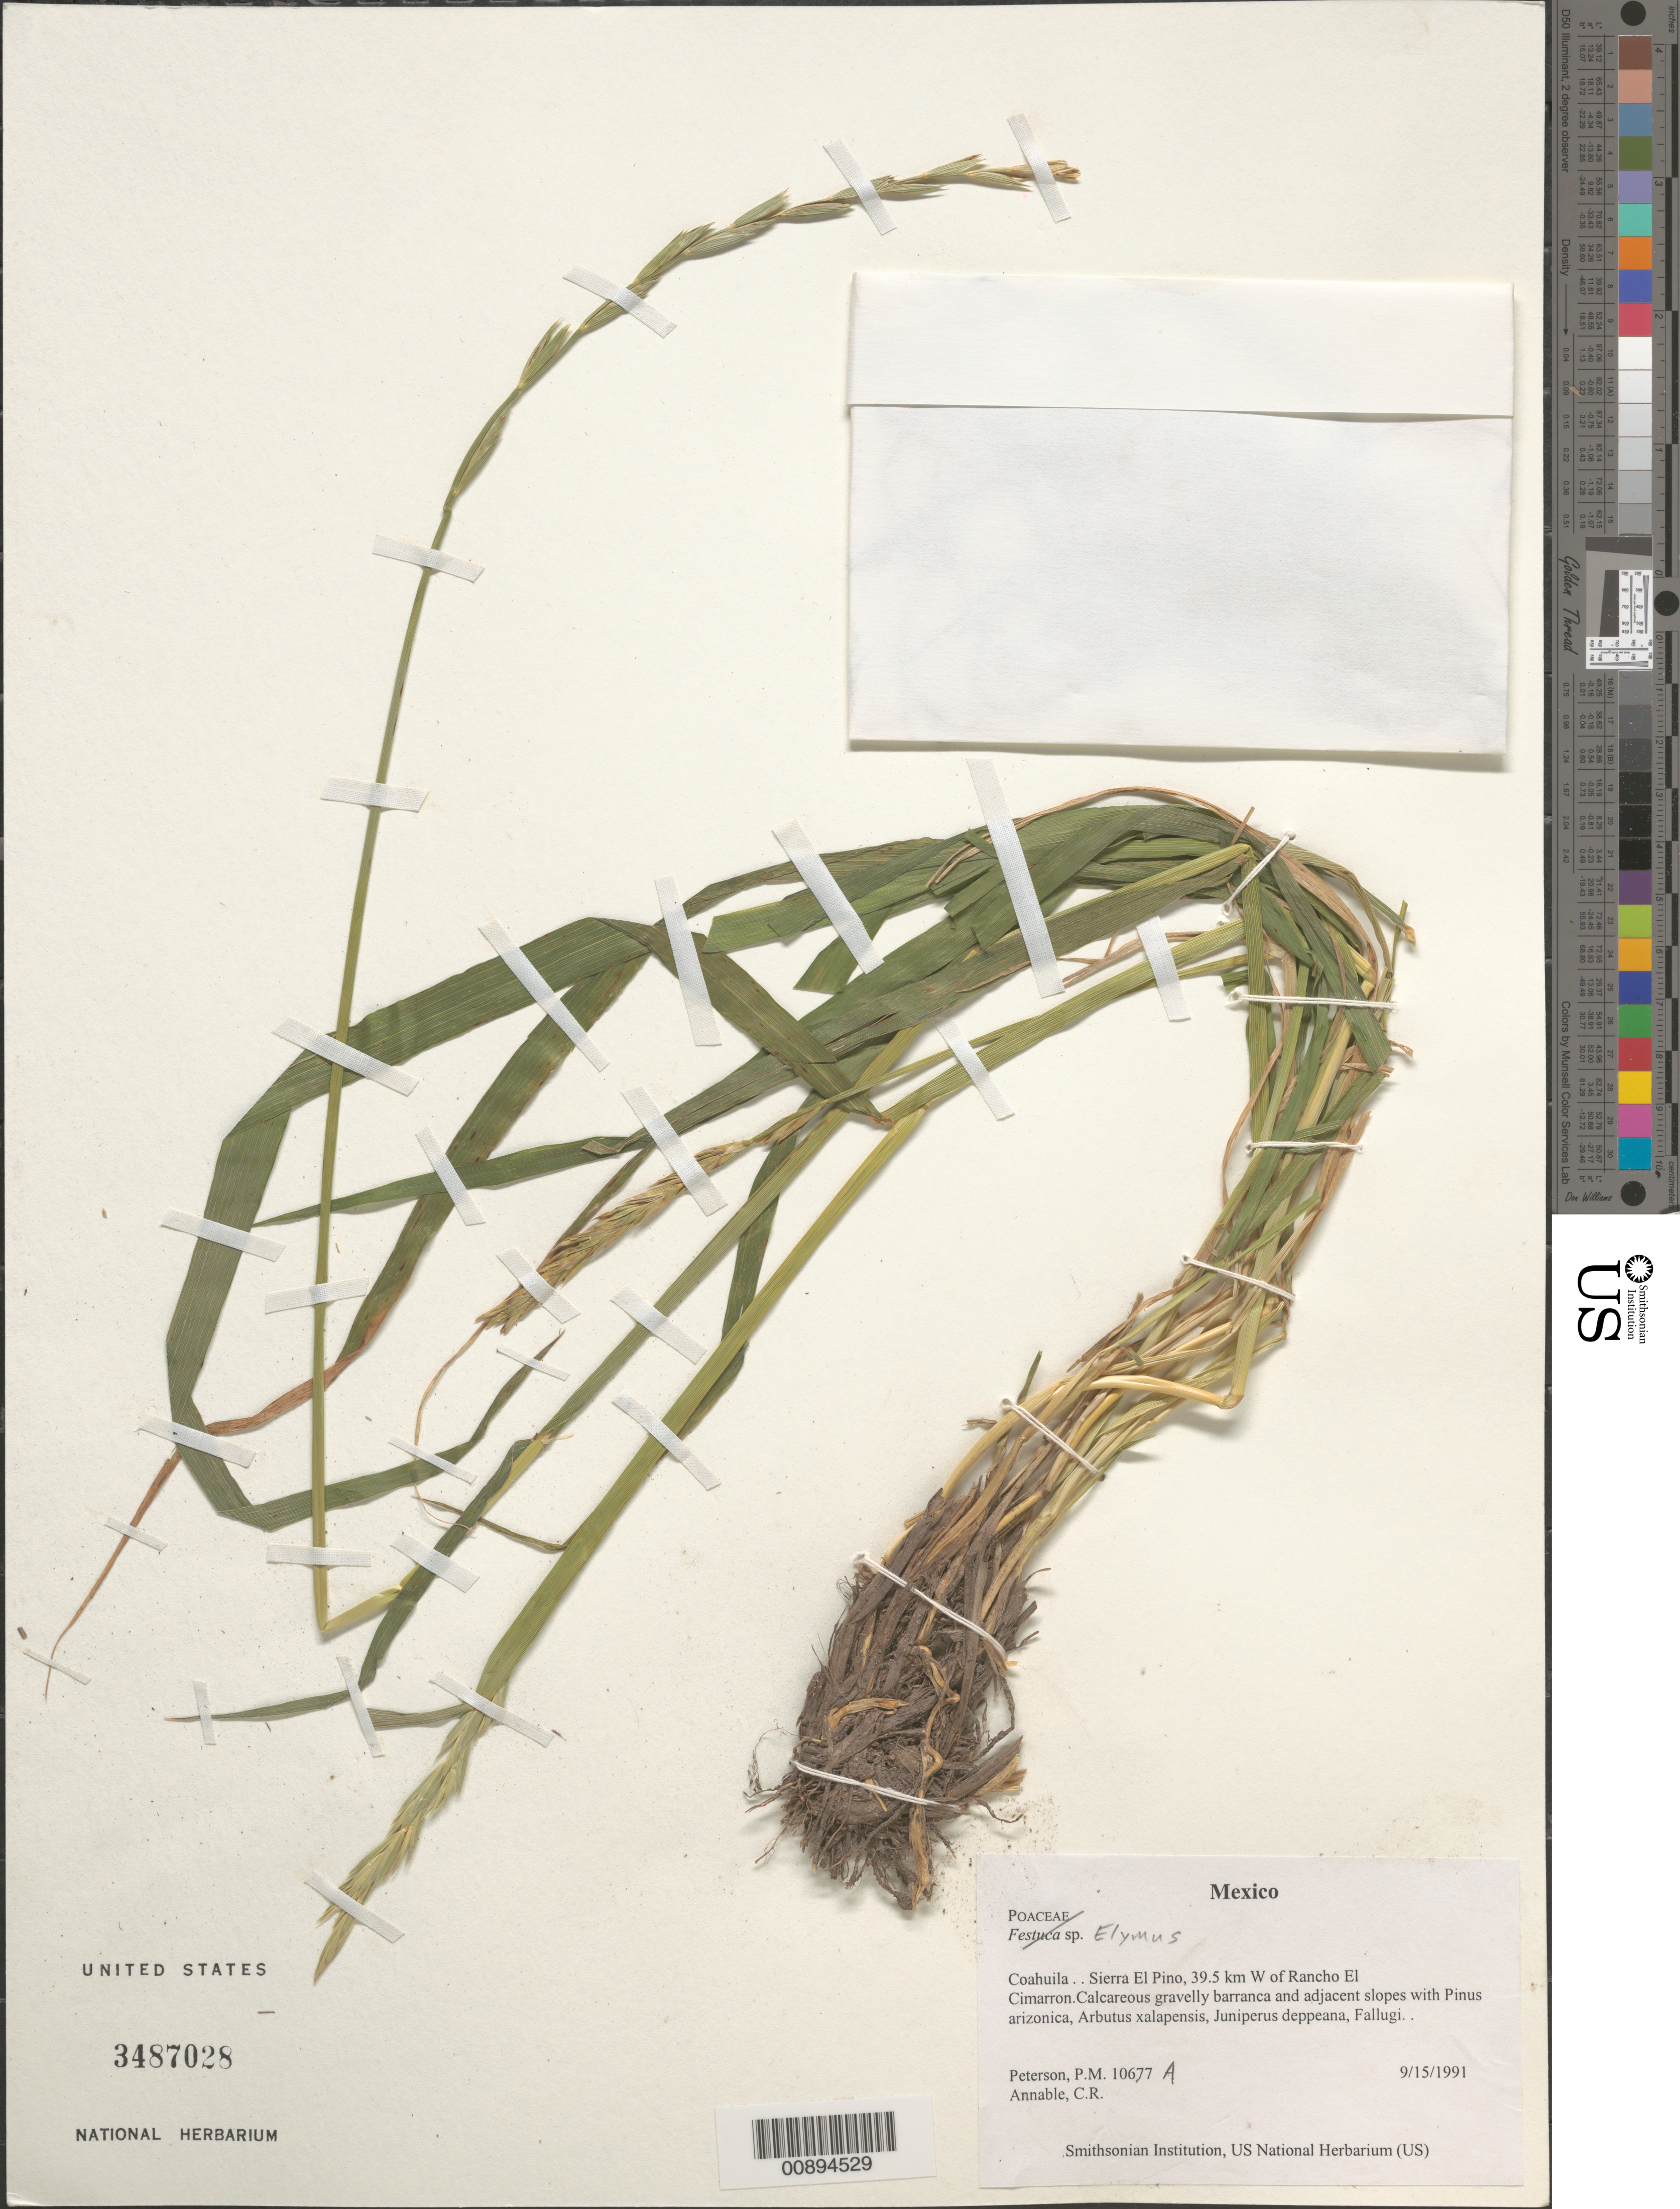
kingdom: Plantae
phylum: Tracheophyta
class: Liliopsida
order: Poales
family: Poaceae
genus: Elymus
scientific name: Elymus sp.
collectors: P. M. Peterson & C. R. Annable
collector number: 10677 a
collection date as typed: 15 Sep 1991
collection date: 1991-09-15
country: Mexico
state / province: Coahuila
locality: Sierra El Pino, 39.5 km W of Rancho El Cimarron.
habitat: Calcareous gravelly barranca and adjacent slopes with Pinus arizonica, Arbutus xalapensis, Juniperus deppeana, Fallugi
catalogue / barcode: US 3487028